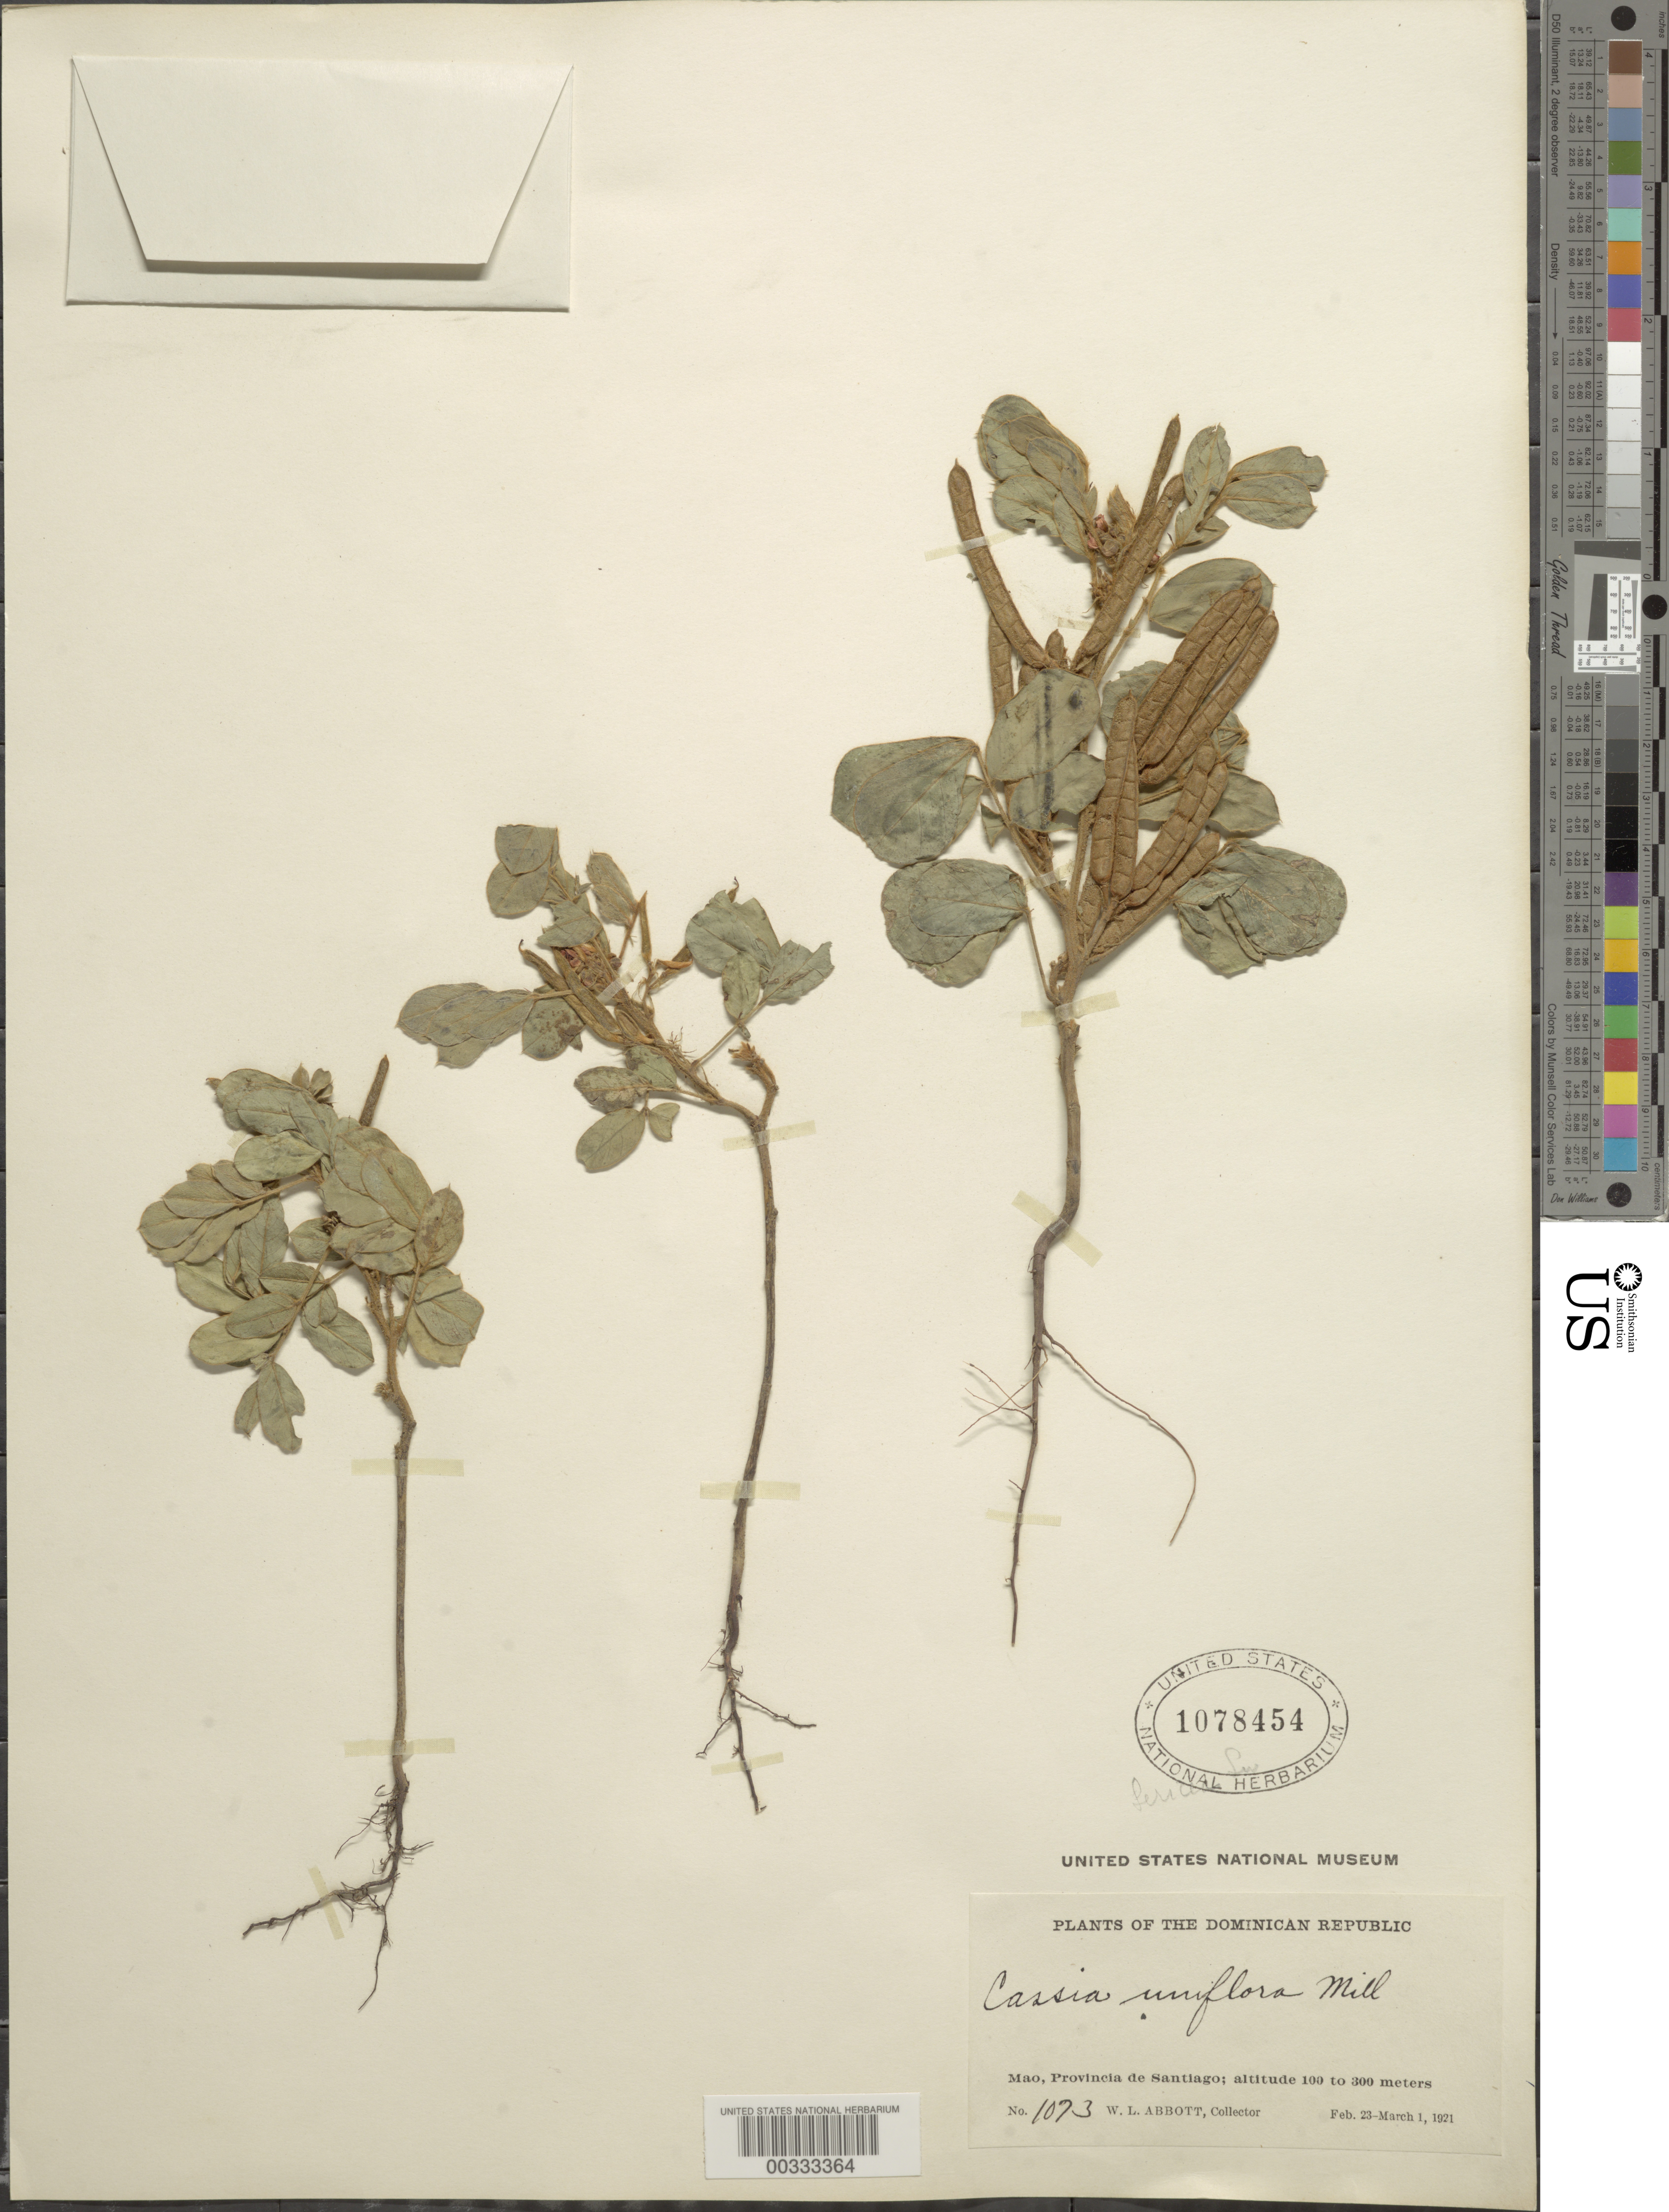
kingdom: Plantae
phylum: Tracheophyta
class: Magnoliopsida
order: Fabales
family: Fabaceae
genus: Senna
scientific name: Senna uniflora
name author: (Mill.) H.S. Irwin & Barneby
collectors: W. L. Abbott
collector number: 1073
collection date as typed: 23 Feb 1921 to 01 Mar 1921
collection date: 1921-02-23/1921-03-01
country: Dominican Republic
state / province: Valverde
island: Hispaniola Island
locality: Mao. [province recorded as santiago (santiago rodríguez?)]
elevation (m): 100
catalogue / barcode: US 1078454